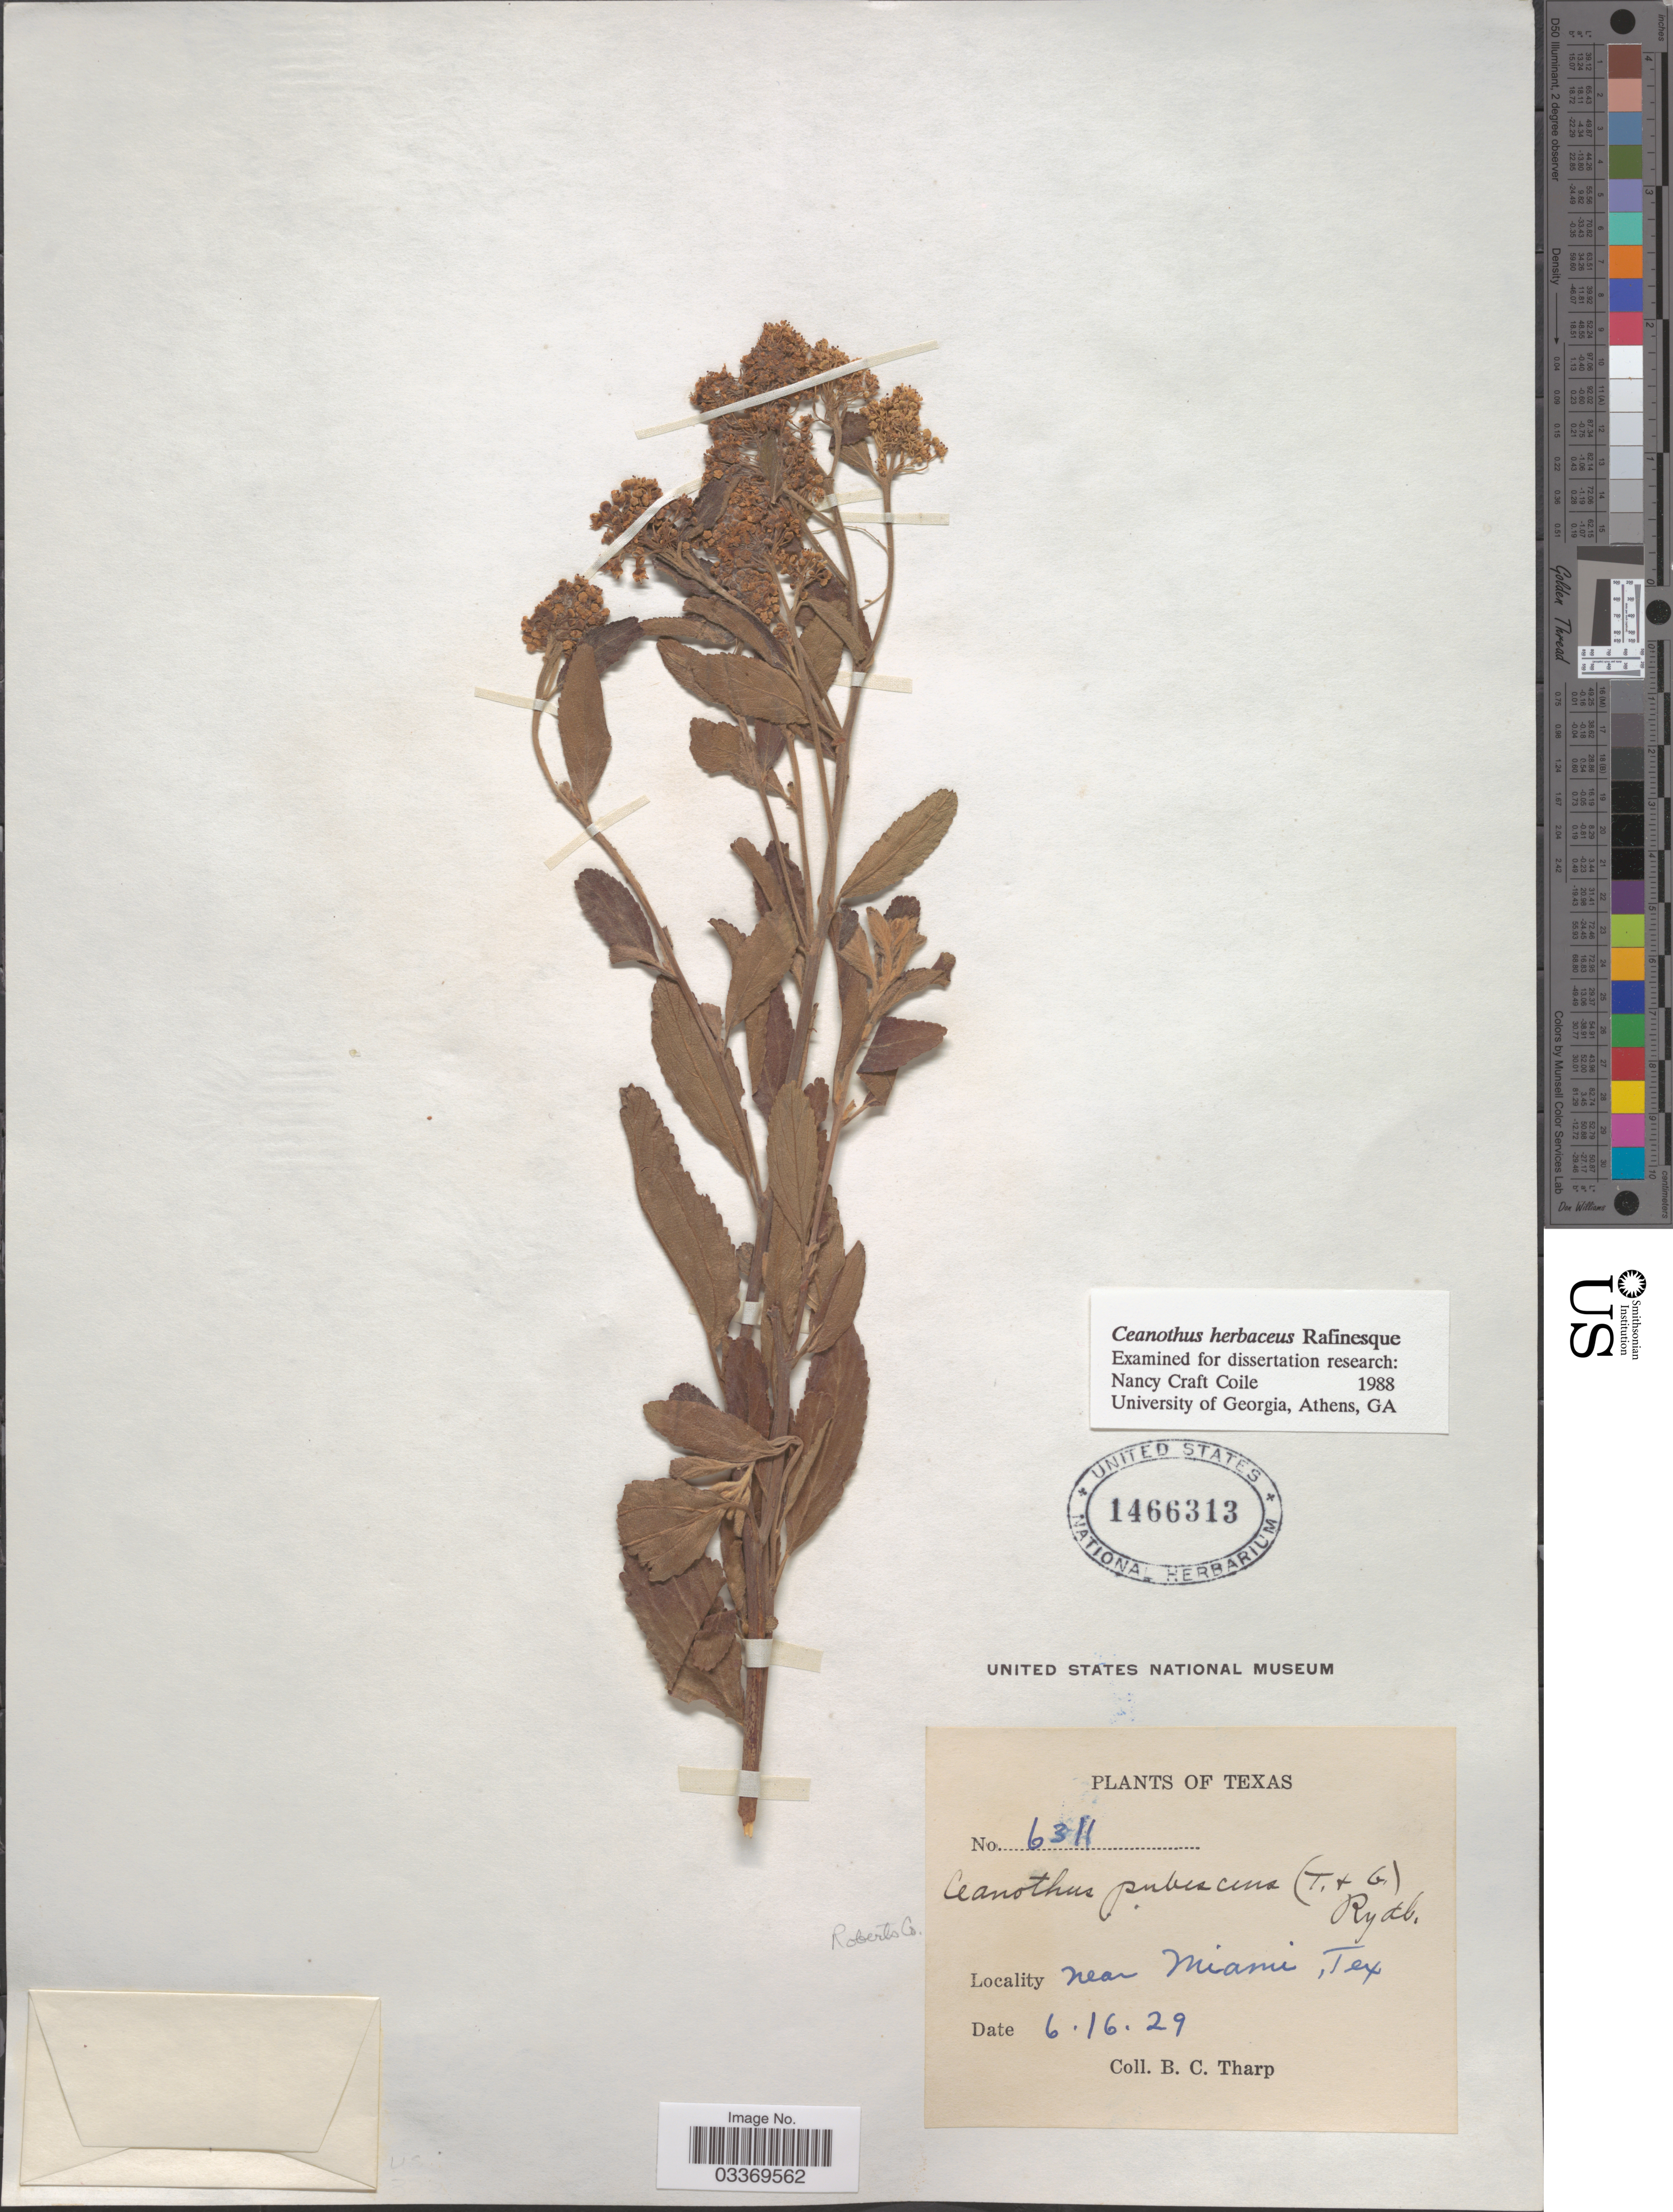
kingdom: Plantae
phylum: Tracheophyta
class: Magnoliopsida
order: Rosales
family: Rhamnaceae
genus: Ceanothus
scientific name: Ceanothus ovatus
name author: Desf.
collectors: B. C. Tharp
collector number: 6311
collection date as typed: Transcribed d/m/y: 16/6/29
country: United States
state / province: Texas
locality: Near Miami, Roberto Co.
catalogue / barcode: US 1466313